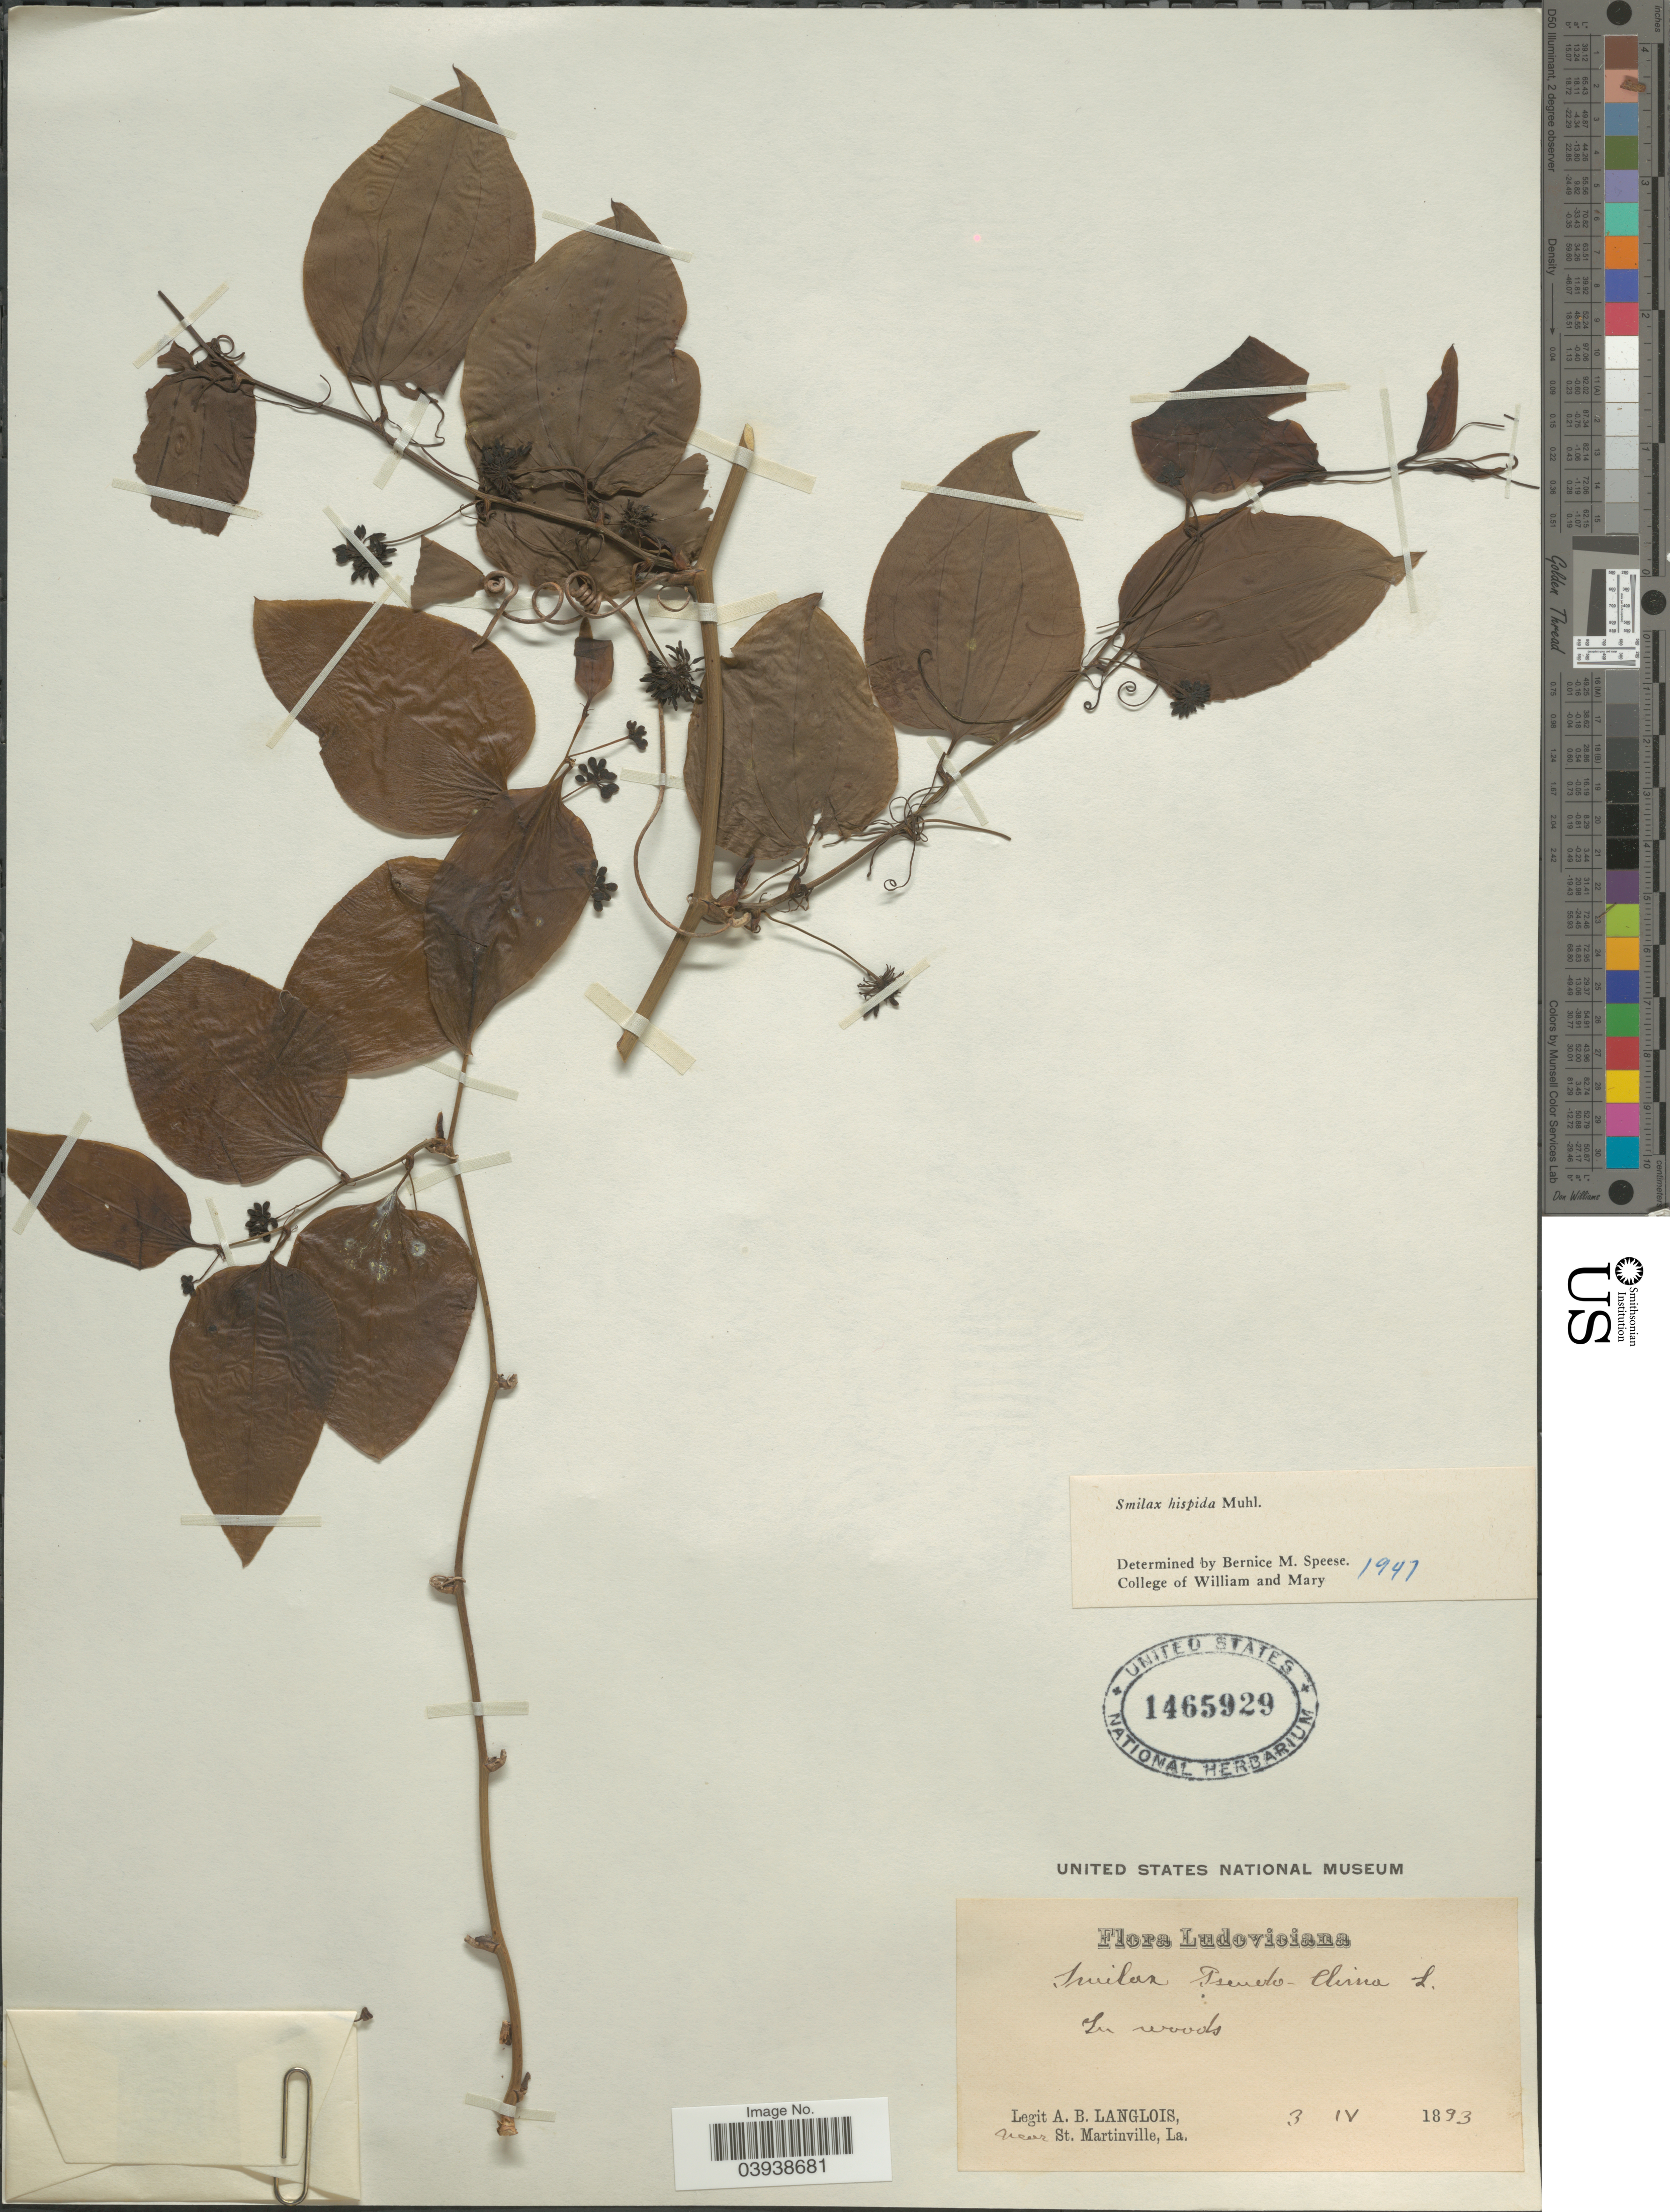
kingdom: Plantae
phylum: Tracheophyta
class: Liliopsida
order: Liliales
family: Smilacaceae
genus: Smilax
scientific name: Smilax hispida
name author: Raf.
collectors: A. Langlois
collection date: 1893-04-03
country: United States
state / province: Louisiana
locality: Ludoviciana. Near St. Martinville.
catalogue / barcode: US 1465929